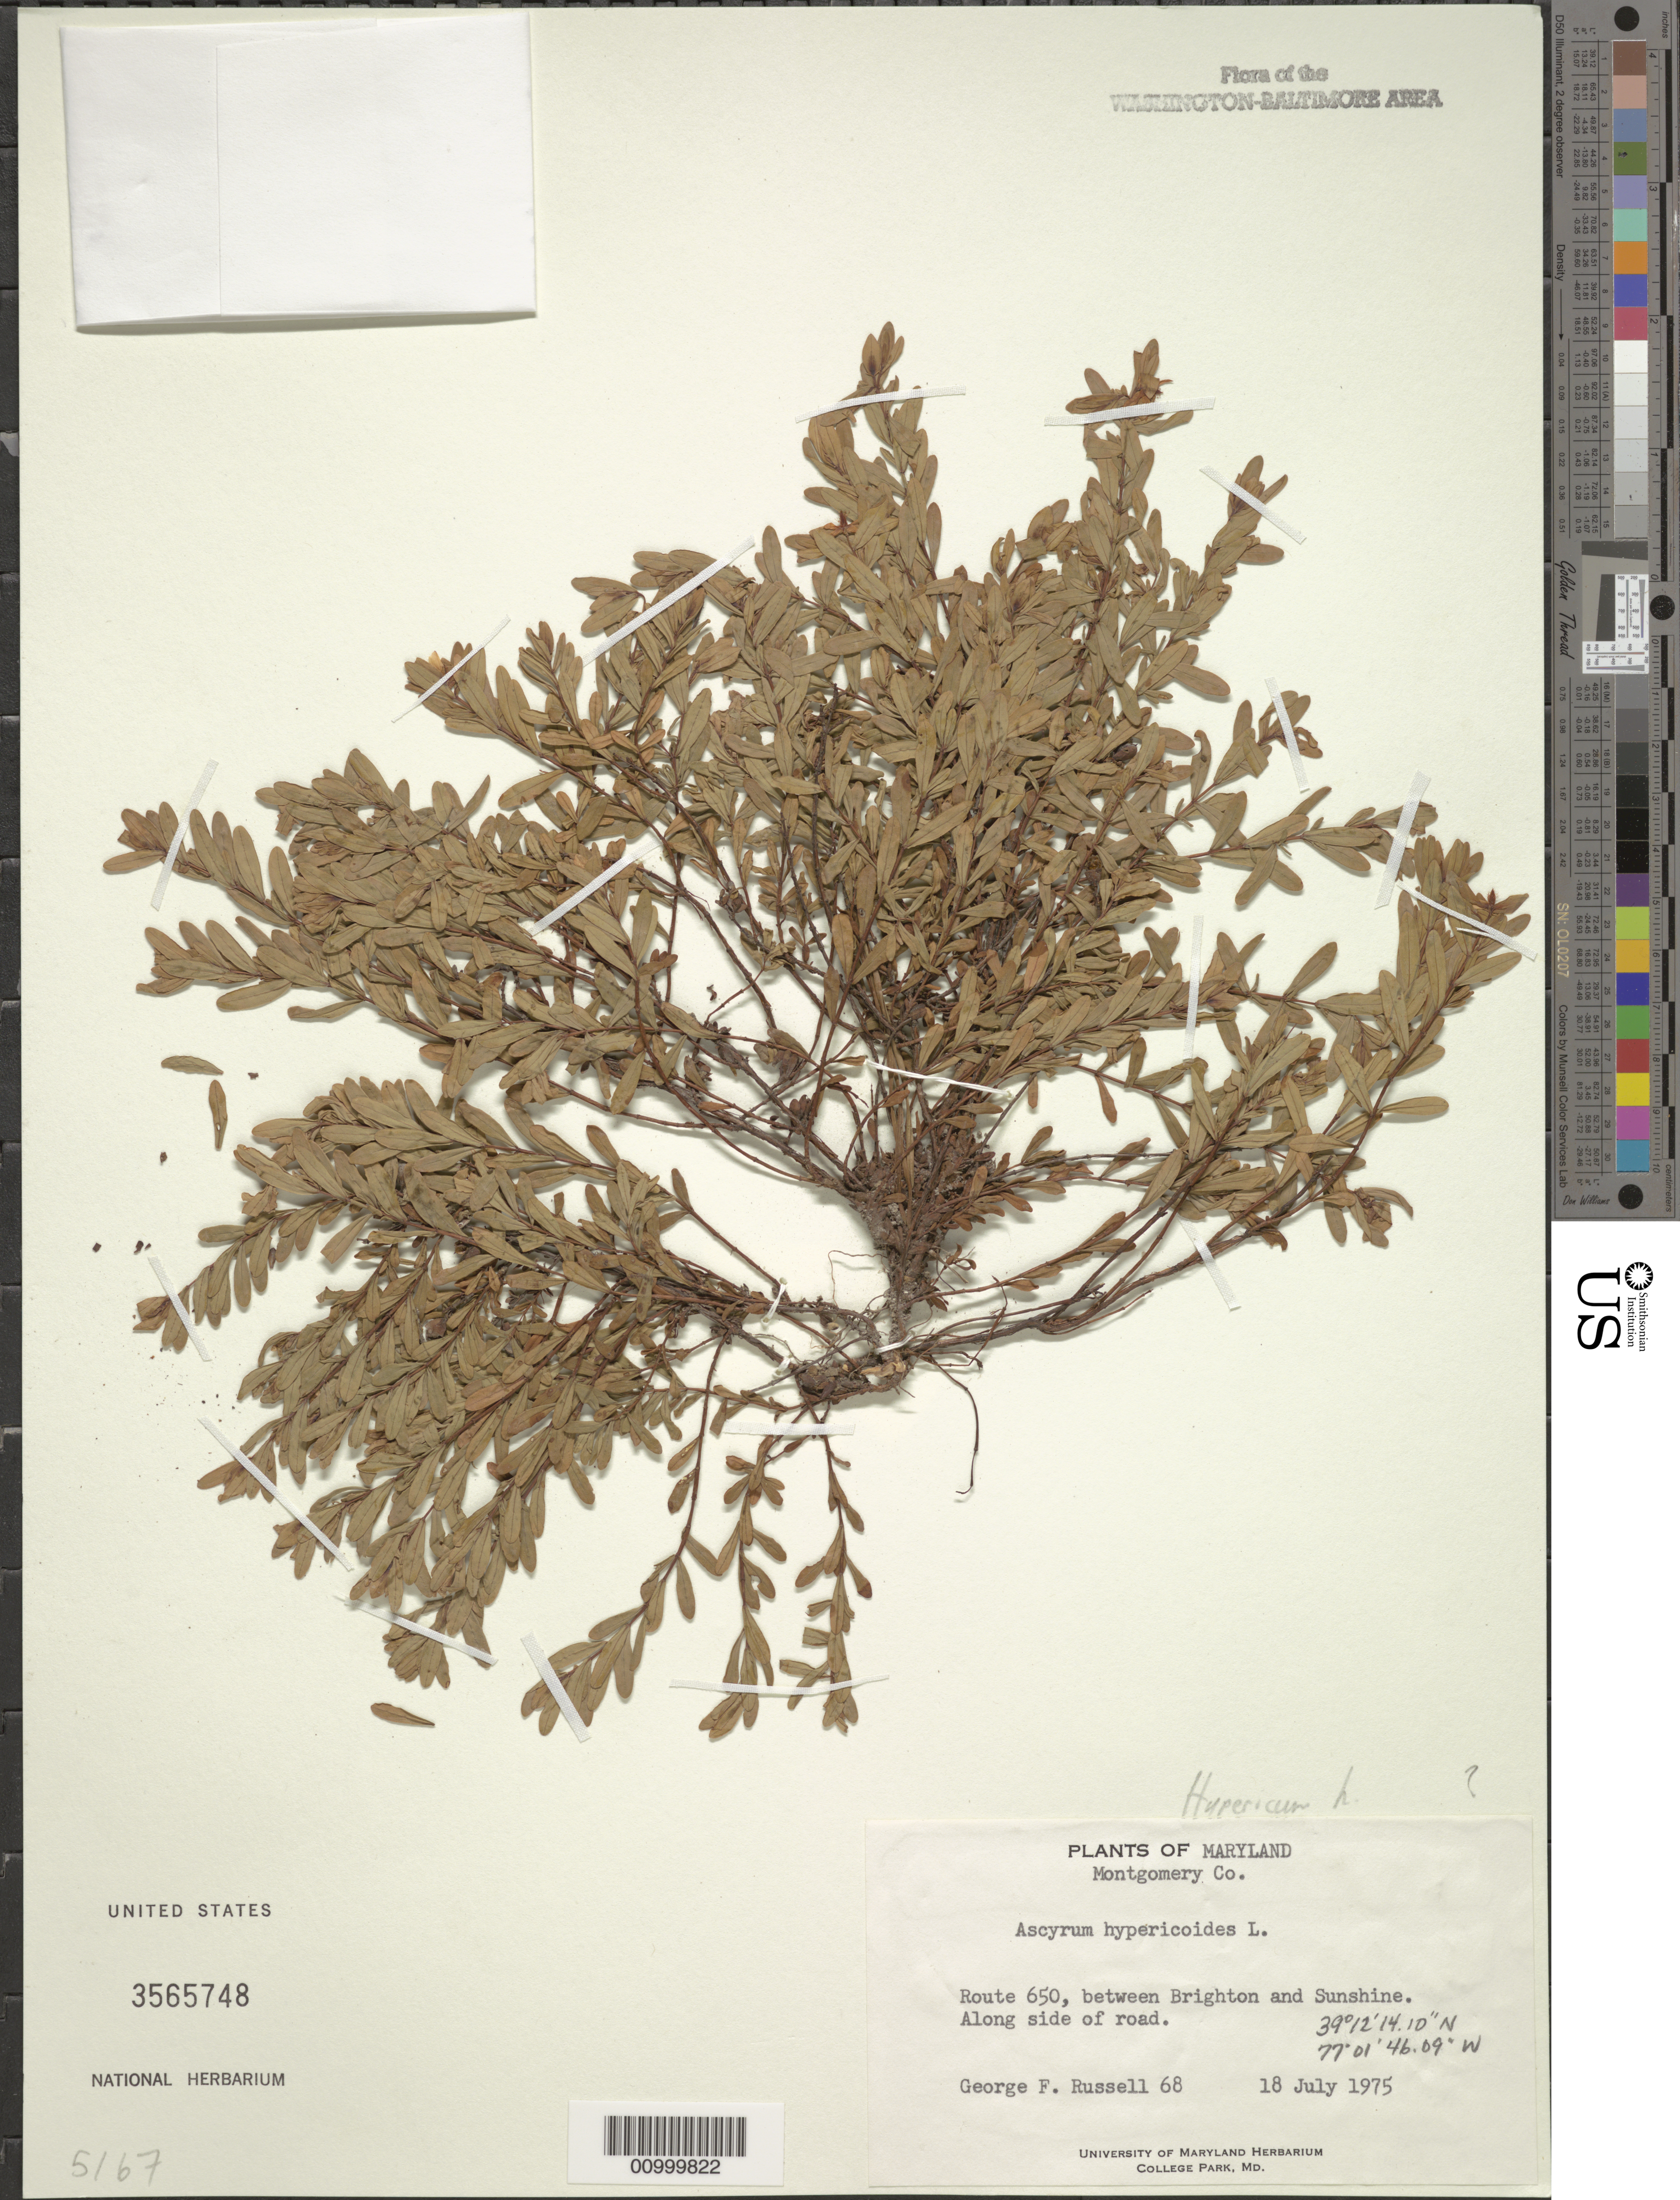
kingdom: Plantae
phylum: Tracheophyta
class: Magnoliopsida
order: Malpighiales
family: Hypericaceae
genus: Hypericum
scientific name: Hypericum hypericoides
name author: (L.) Crantz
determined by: Strong, Mark T., (BOT), Smithsonian Institution - National Museum of Natural History (UNITED STATES)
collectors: G. Russell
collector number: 68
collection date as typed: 18 Jul 1975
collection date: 1975-07-18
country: United States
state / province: Maryland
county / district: Montgomery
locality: Route 650, between Brighton and Sunshine.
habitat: along side of road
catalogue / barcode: US 3565748